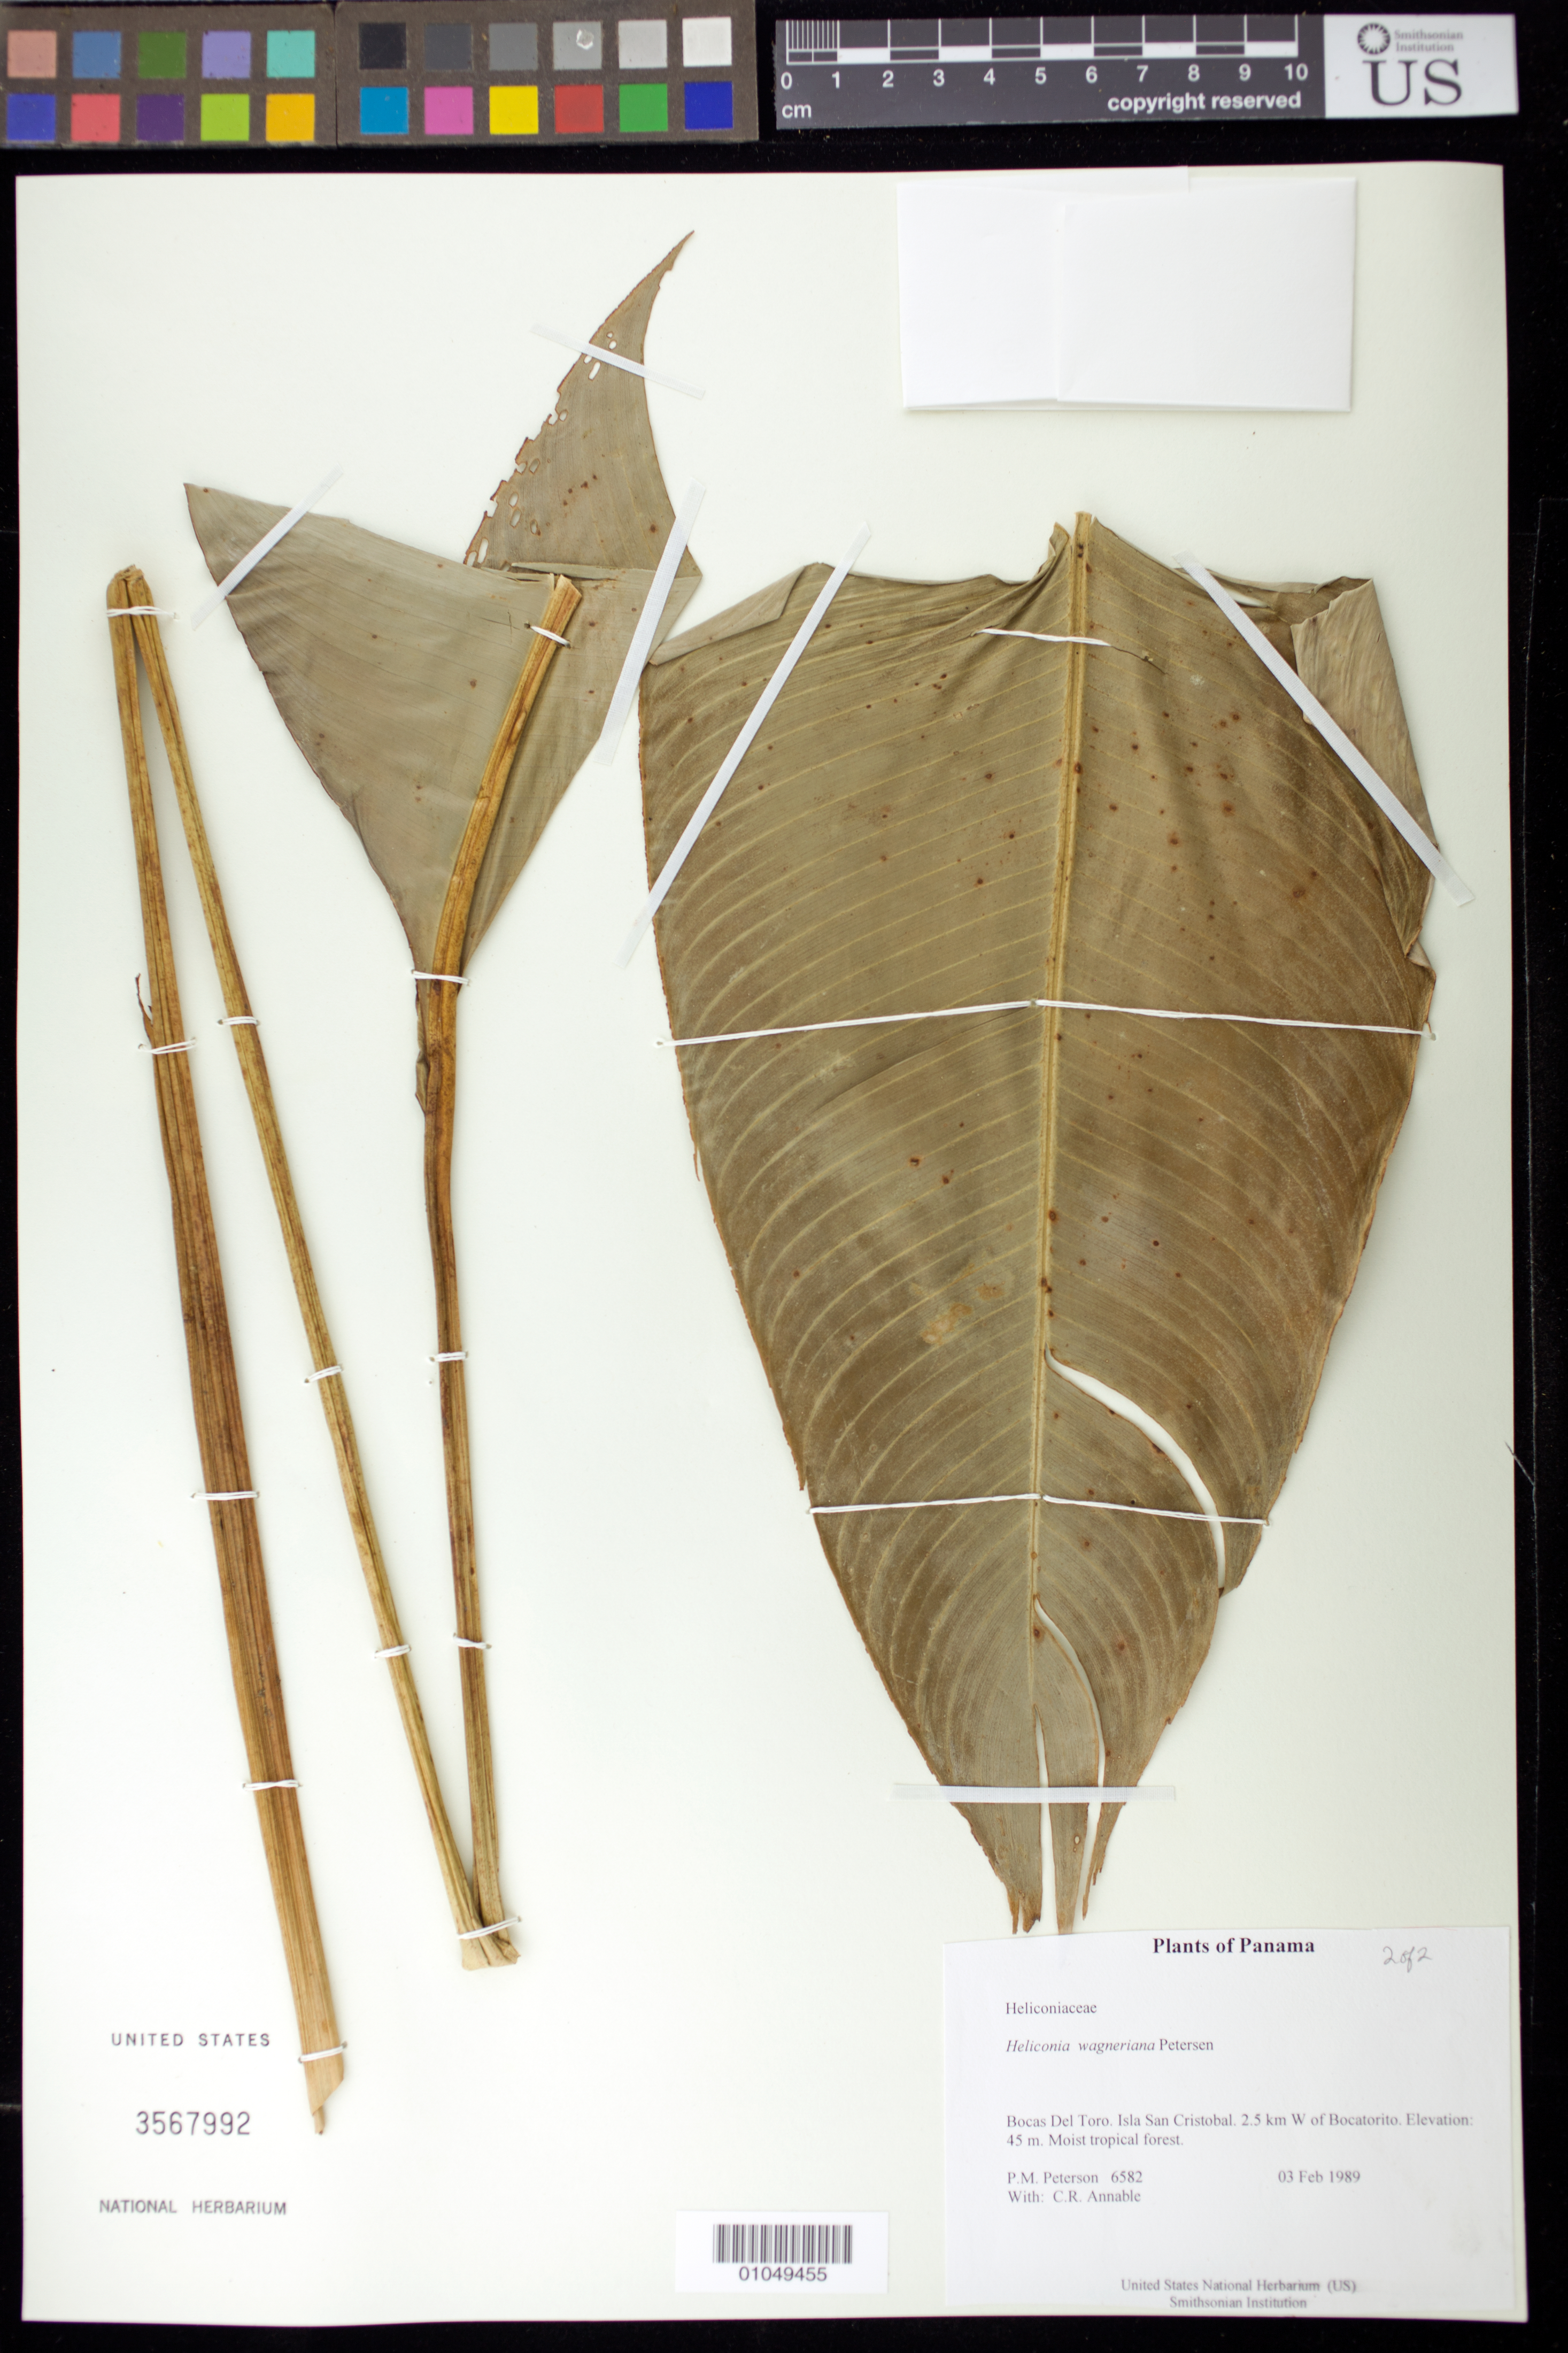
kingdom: Plantae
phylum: Tracheophyta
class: Liliopsida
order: Zingiberales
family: Heliconiaceae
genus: Heliconia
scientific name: Heliconia wagneriana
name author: Petersen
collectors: P. M. Peterson & C. R. Annable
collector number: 06582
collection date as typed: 03 Feb 1989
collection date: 1989-02-03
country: Panama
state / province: Bocas del Toro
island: San Cristobal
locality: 2.5 km W of Bocatorito.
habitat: Moist tropical forest.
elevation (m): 45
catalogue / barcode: US 3567992